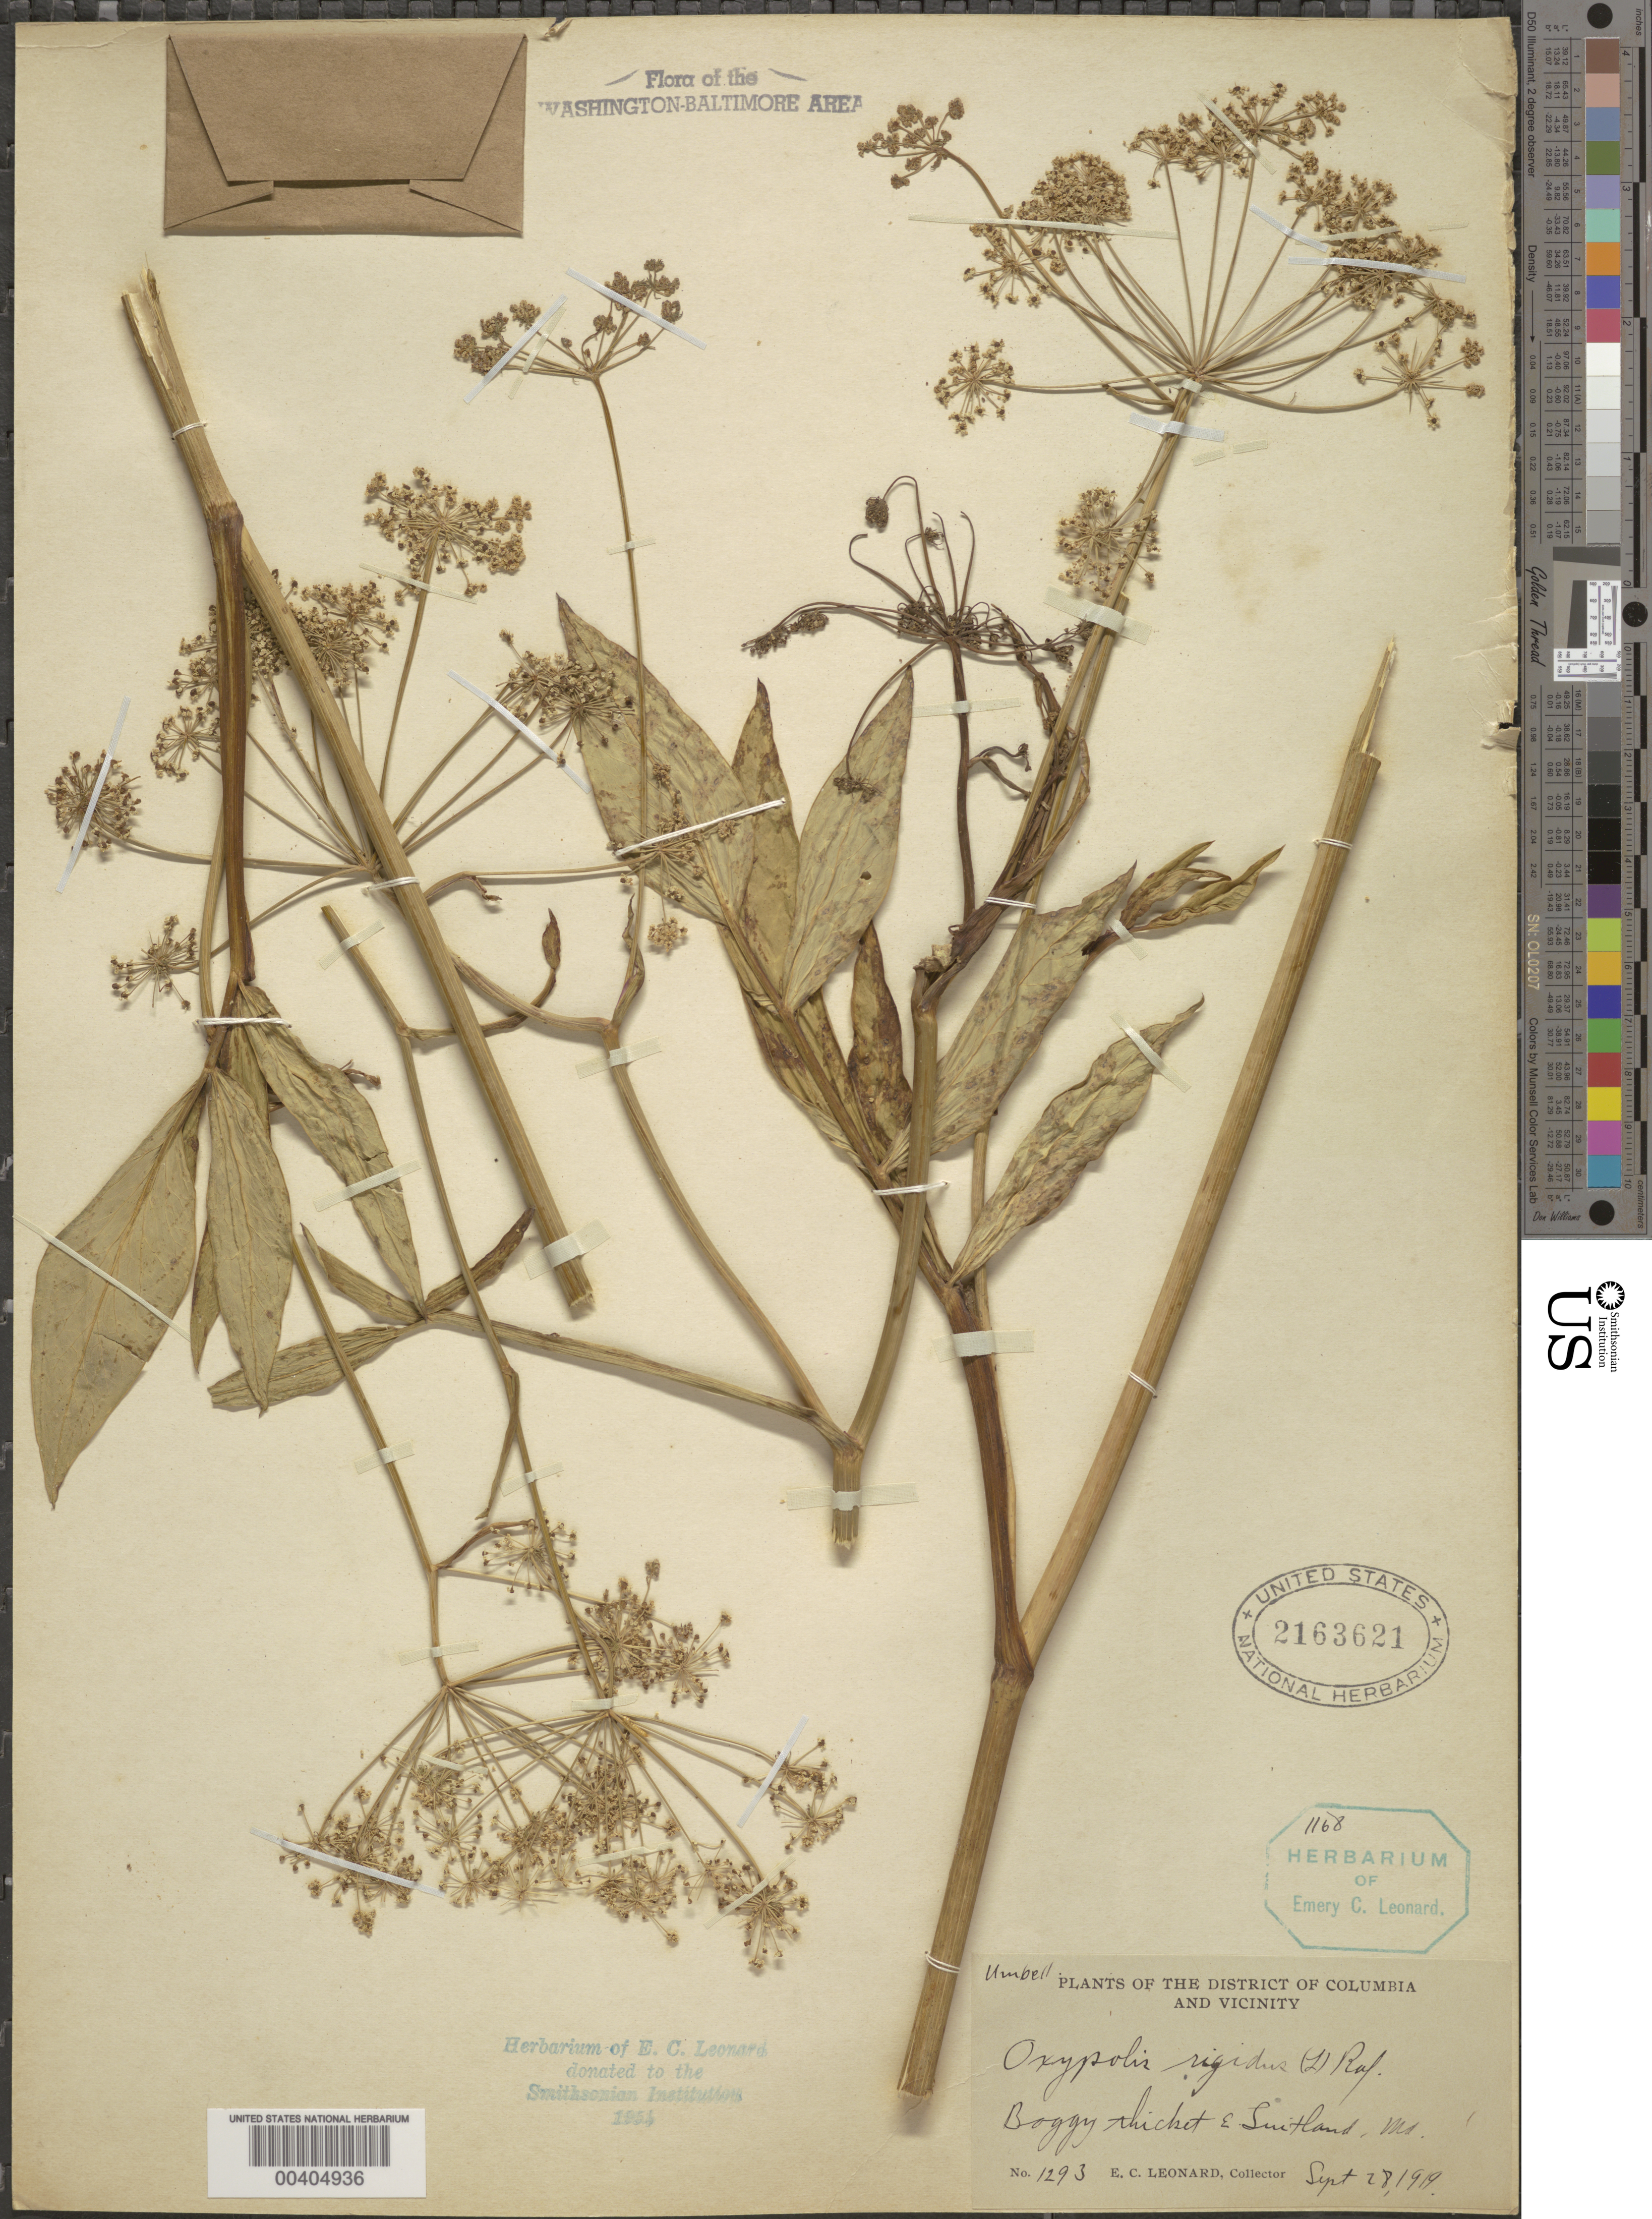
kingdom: Plantae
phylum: Tracheophyta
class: Magnoliopsida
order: Apiales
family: Apiaceae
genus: Oxypolis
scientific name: Oxypolis rigidior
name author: (L.) Raf.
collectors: E. C. Leonard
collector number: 1293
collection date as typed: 28 Sep 1919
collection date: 1919-09-28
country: United States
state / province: Maryland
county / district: Prince George's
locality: East of Suitland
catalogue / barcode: US 2163621